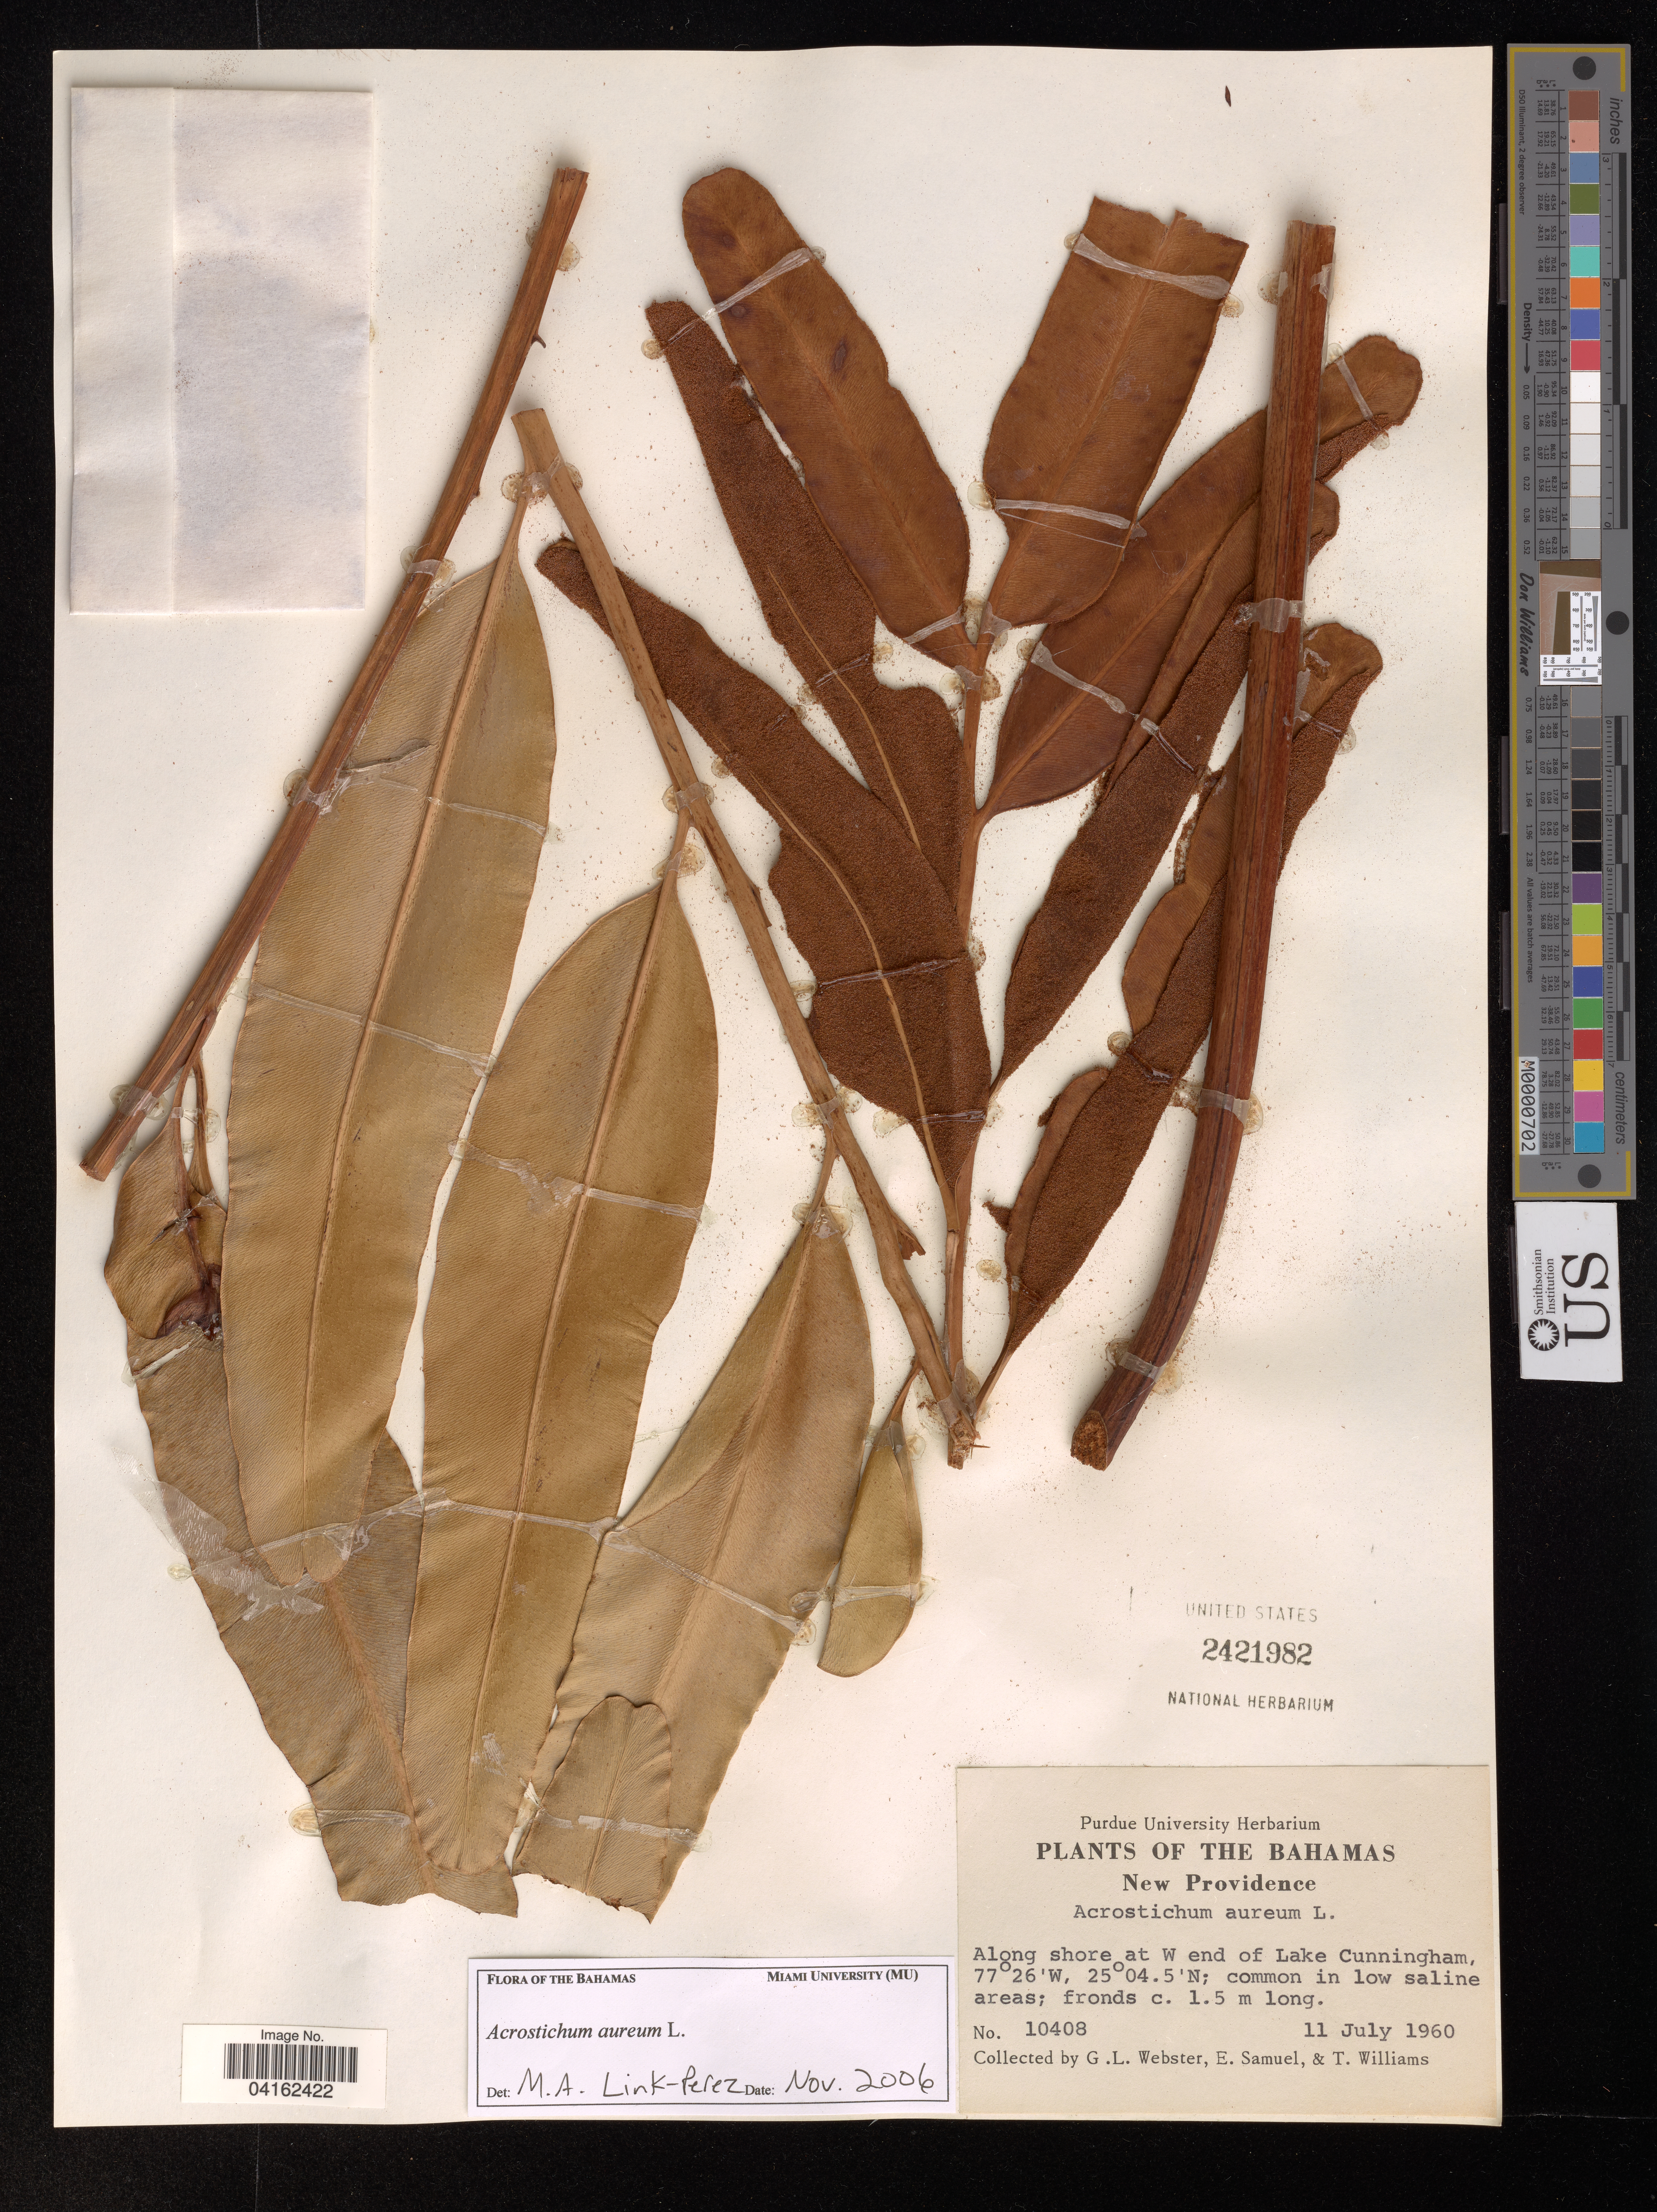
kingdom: Plantae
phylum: Tracheophyta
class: Polypodiopsida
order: Polypodiales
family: Pteridaceae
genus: Acrostichum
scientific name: Acrostichum aureum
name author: L.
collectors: G. L. Webster, E. Samuel & T. Williams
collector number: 10408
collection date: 1960-07-11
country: Bahamas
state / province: New Providence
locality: Along shore at W end of Lake Cunningham.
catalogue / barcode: US 2421982